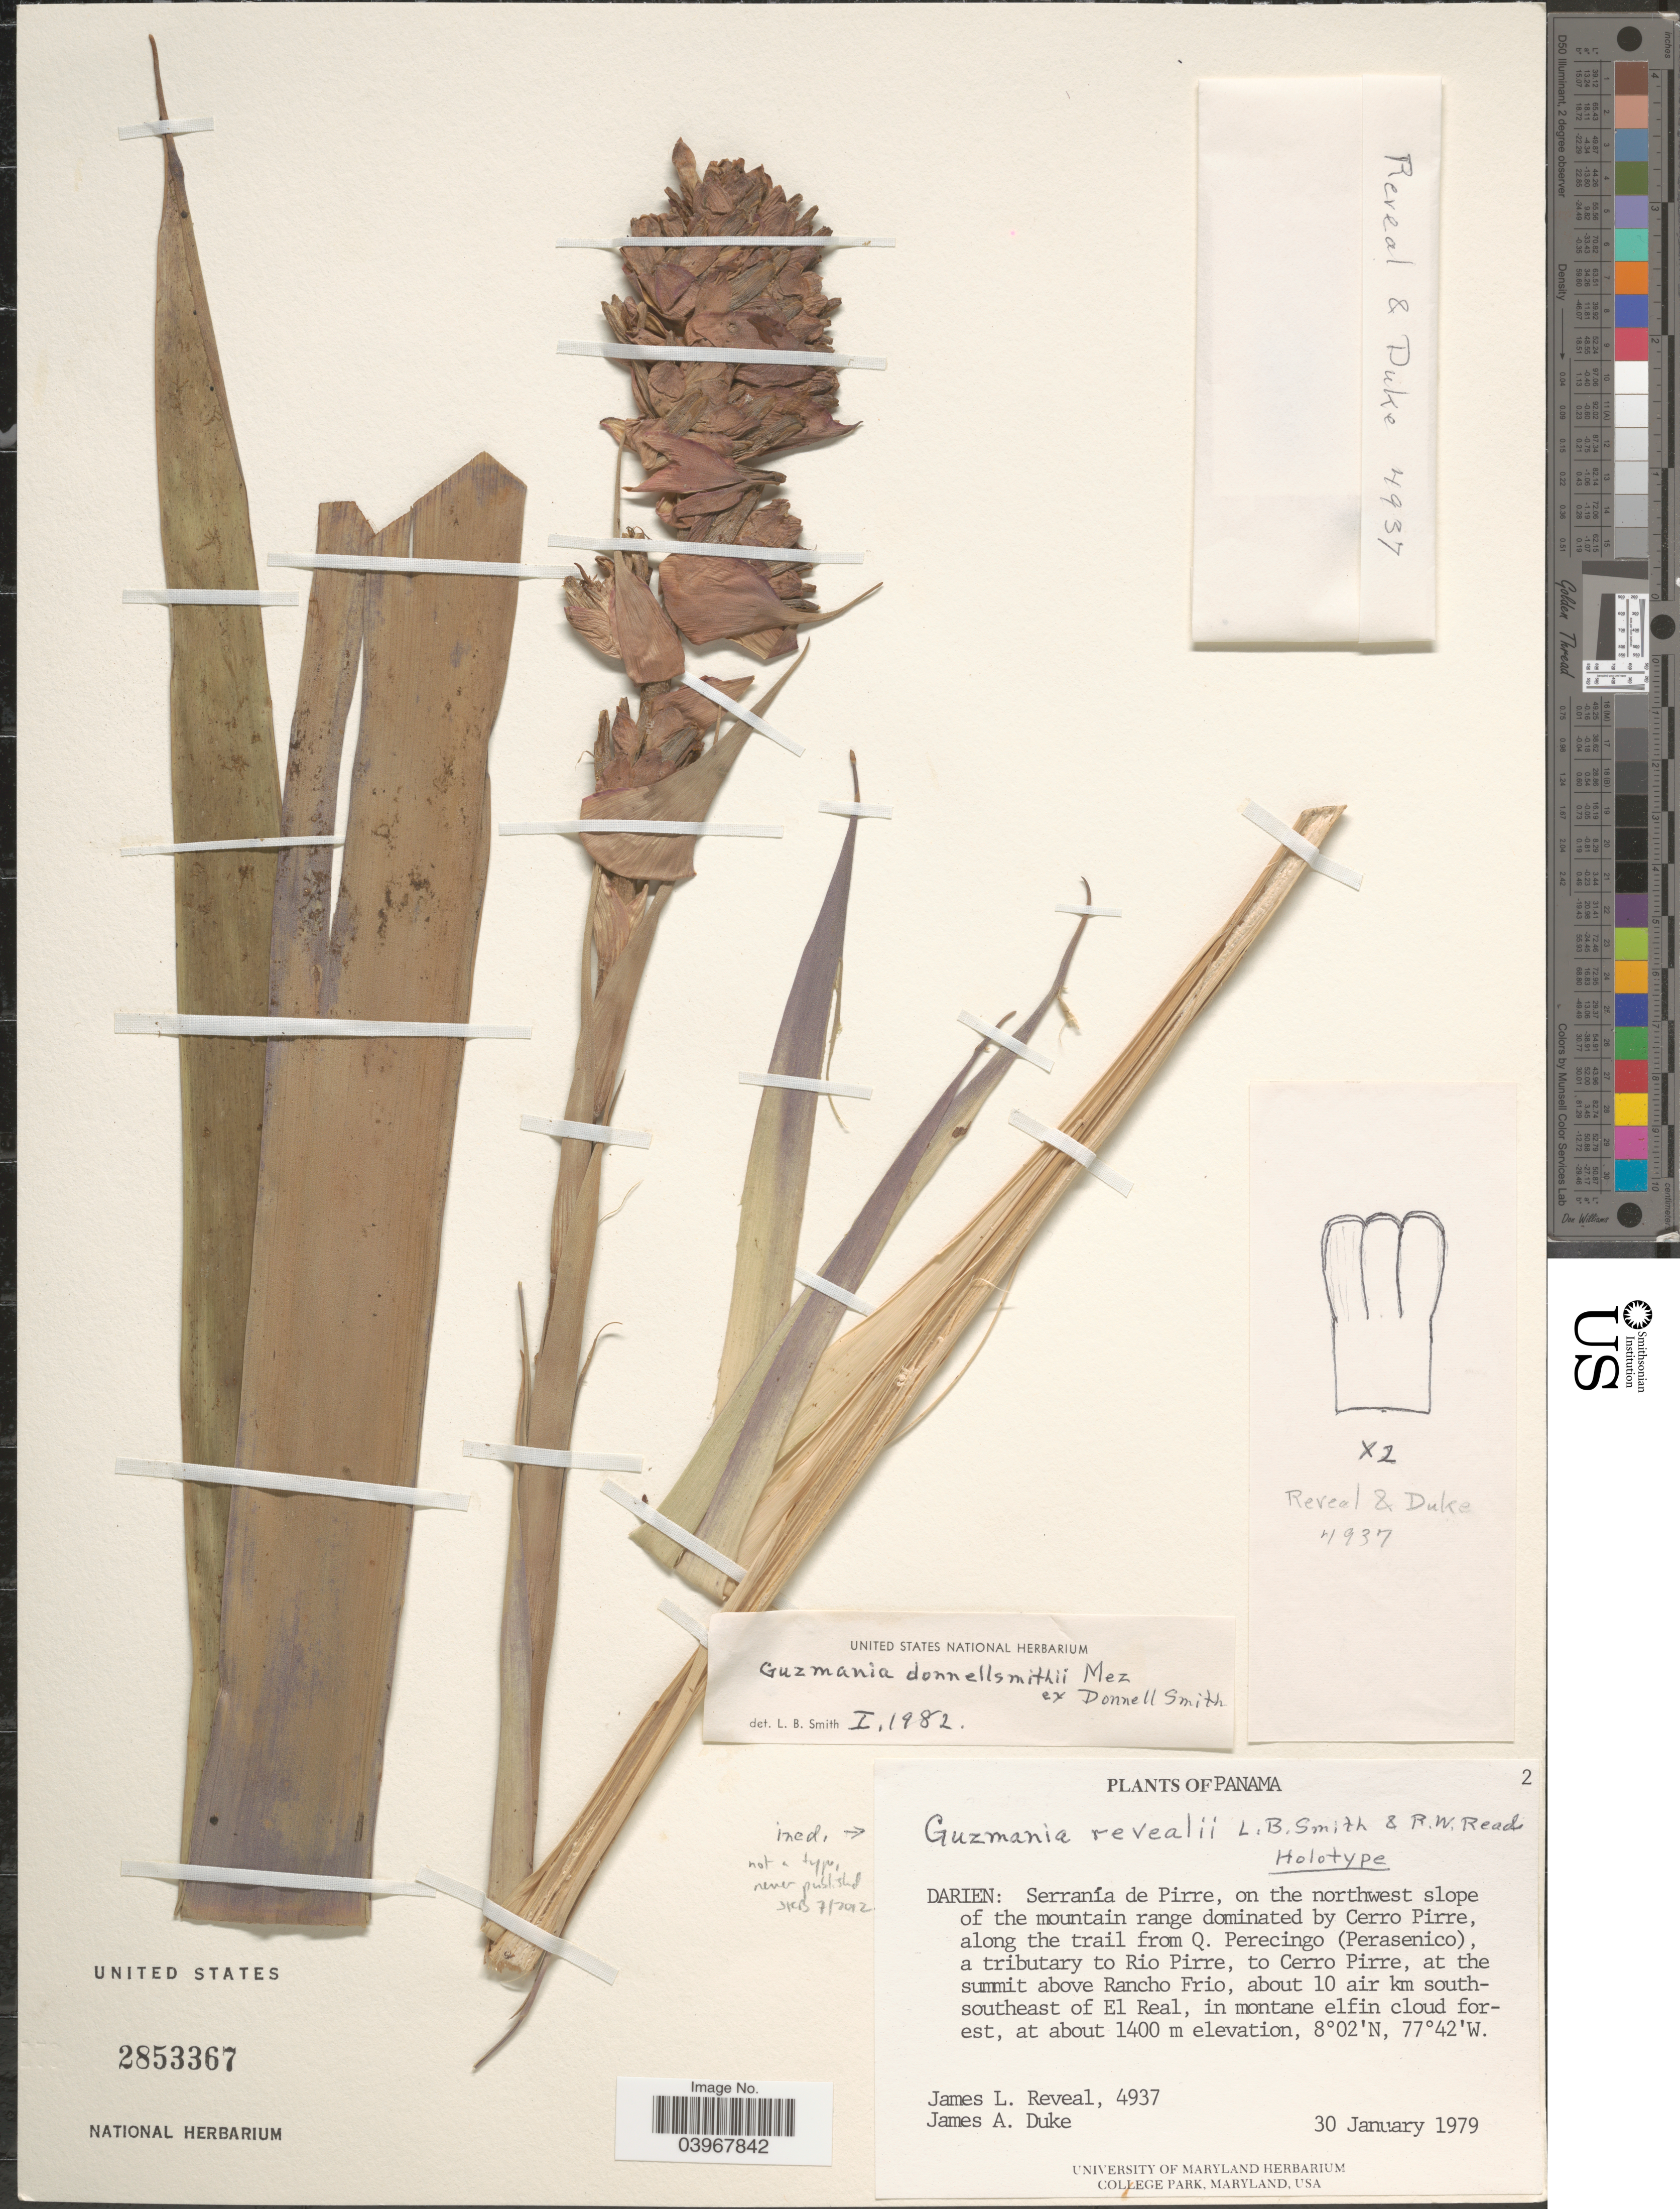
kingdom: Plantae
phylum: Tracheophyta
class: Liliopsida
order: Poales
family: Bromeliaceae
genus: Guzmania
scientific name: Guzmania donnellsmithii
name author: Mez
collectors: J. L. Reveal & J. A. Duke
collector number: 4937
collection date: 1979-01-30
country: Panama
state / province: Darien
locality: Serranía de Pirre, on the northwest slope of the mountain range dominated by Cerro Pirre, along the trail from Q. Perecingo (Perasenico), a tributary to Rio Pirre, to Cerro Pirre, at the summit above Rancho Frio, about 10 air km south-southeast of El Real.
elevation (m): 1400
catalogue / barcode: US 2853367